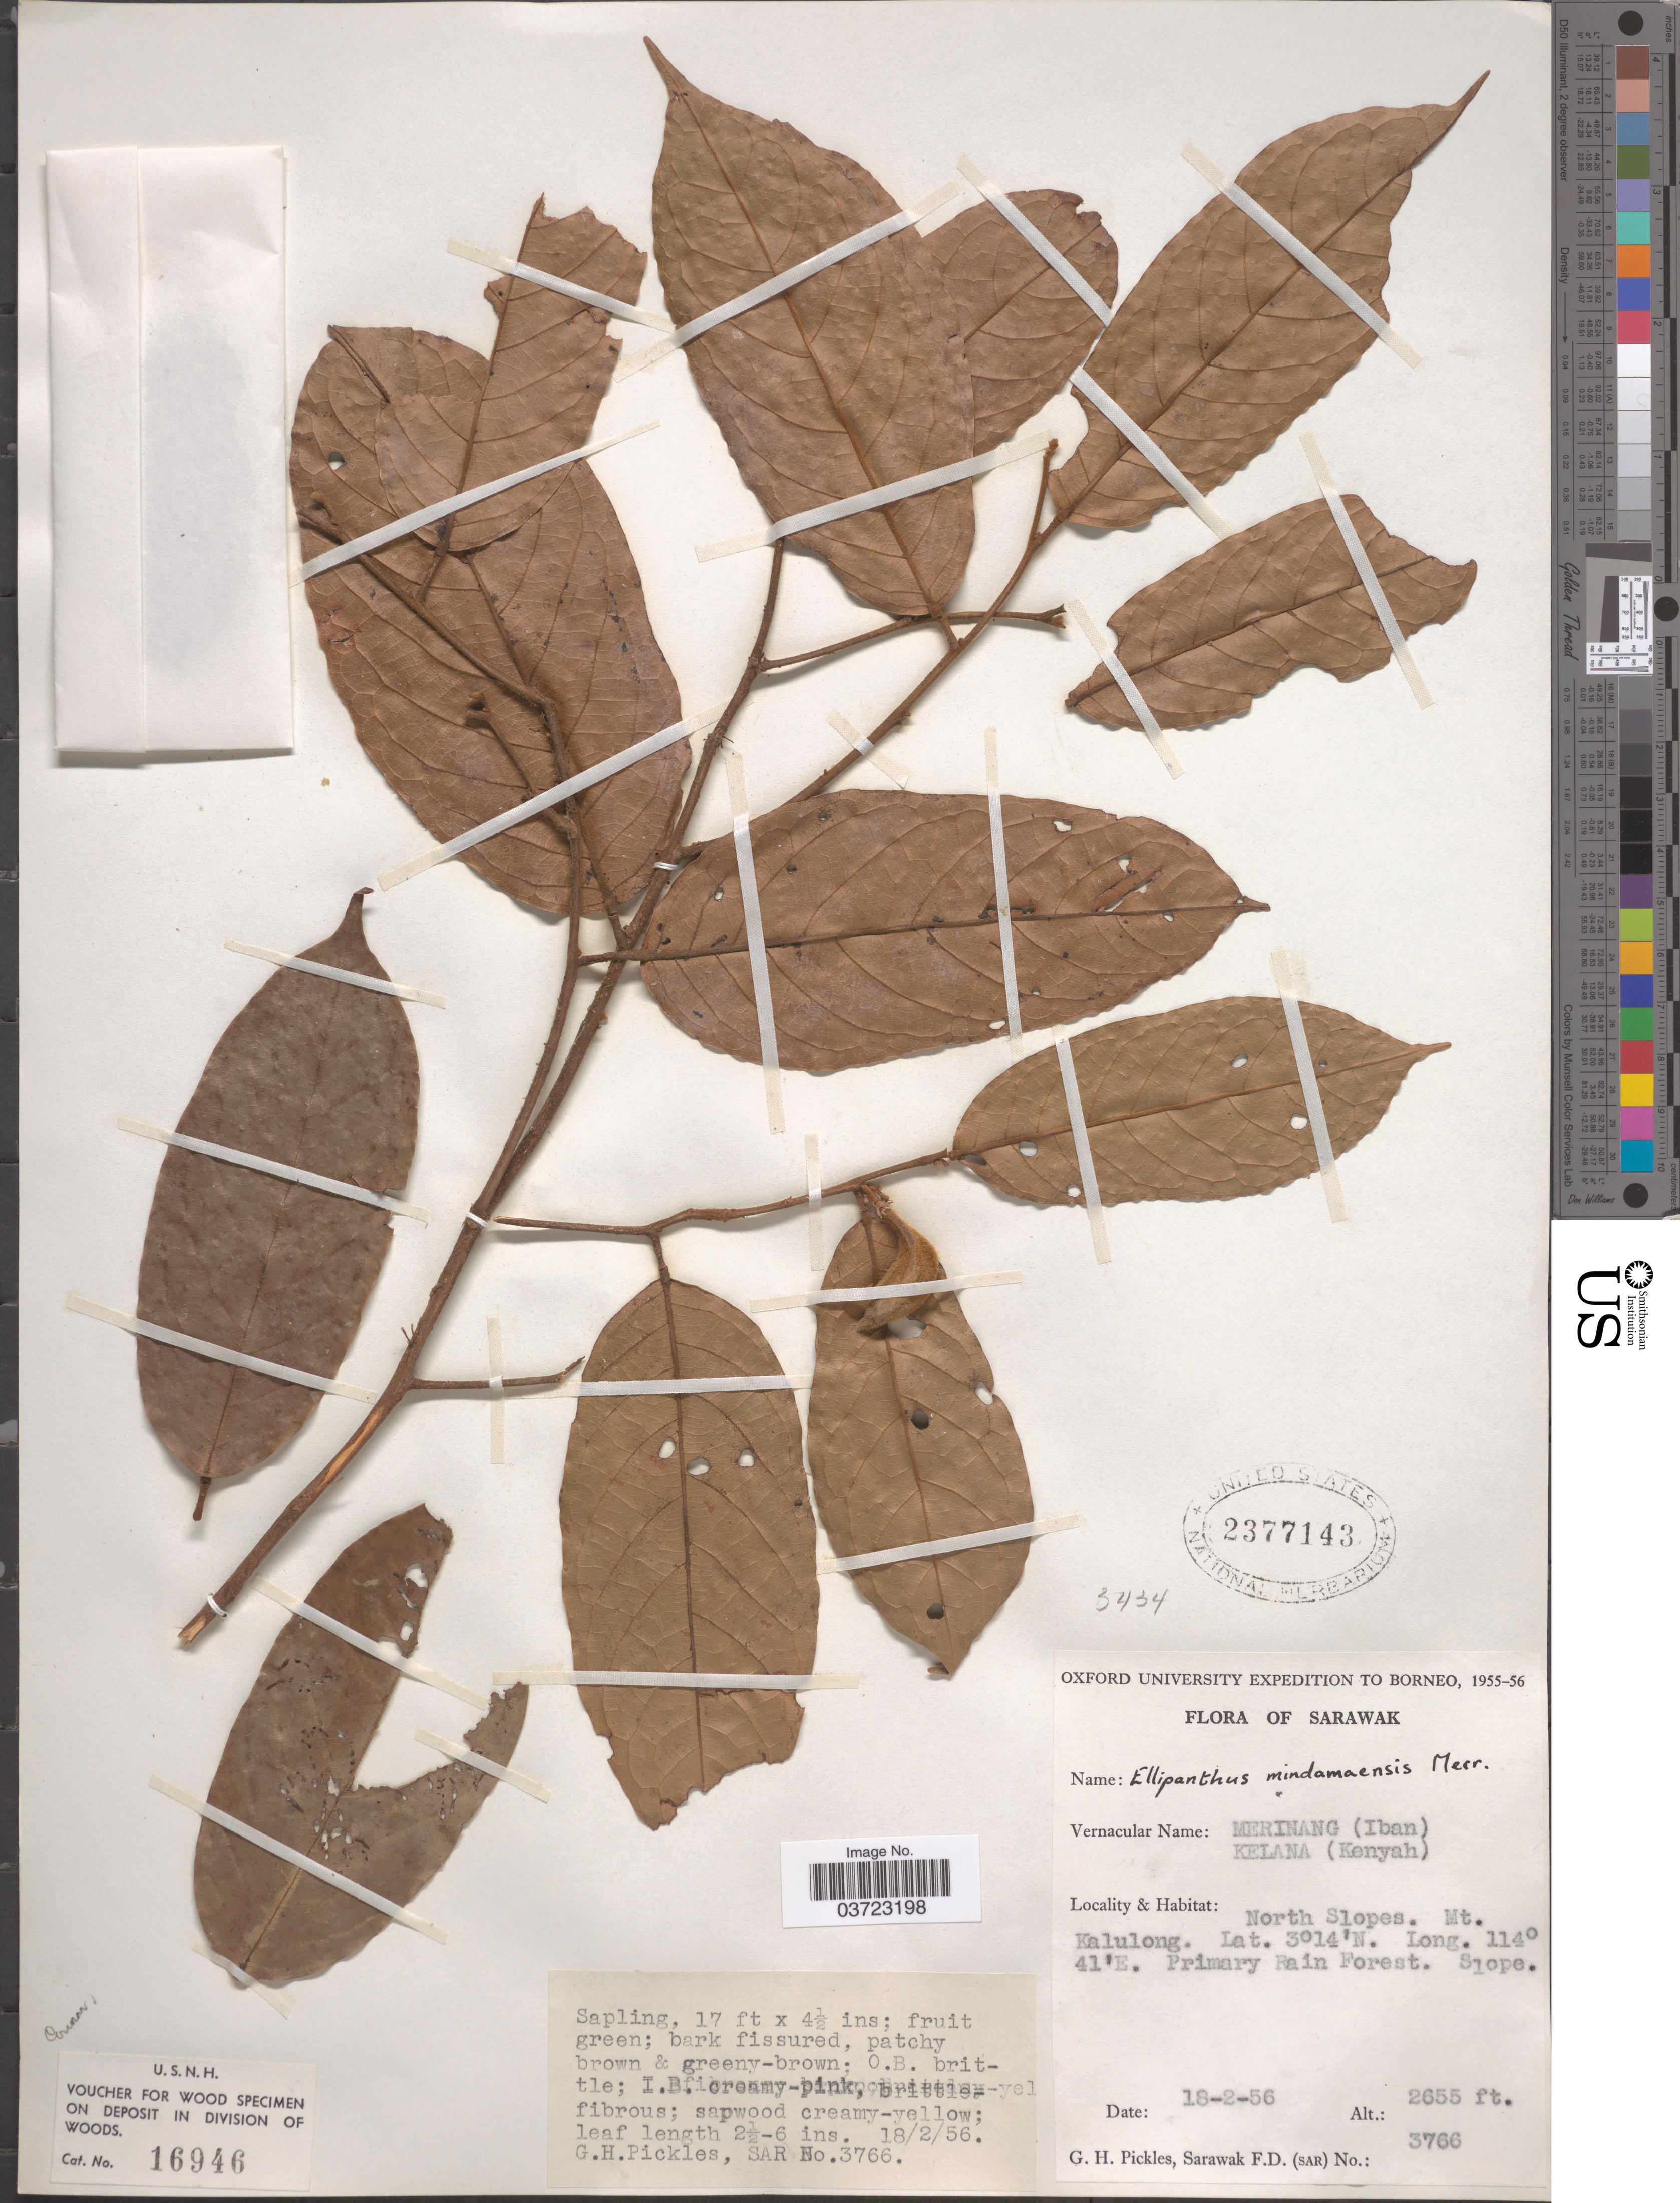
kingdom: Plantae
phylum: Tracheophyta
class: Magnoliopsida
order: Oxalidales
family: Connaraceae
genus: Ellipanthus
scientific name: Ellipanthus mindanaensis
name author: Merr.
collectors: G. Pickles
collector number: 3766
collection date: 1956-02-18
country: Malaysia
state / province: Sarawak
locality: Borneo. North slopes. Mt. Kalulong. Primary Rain Forest. Slope.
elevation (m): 809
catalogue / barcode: US 2377143